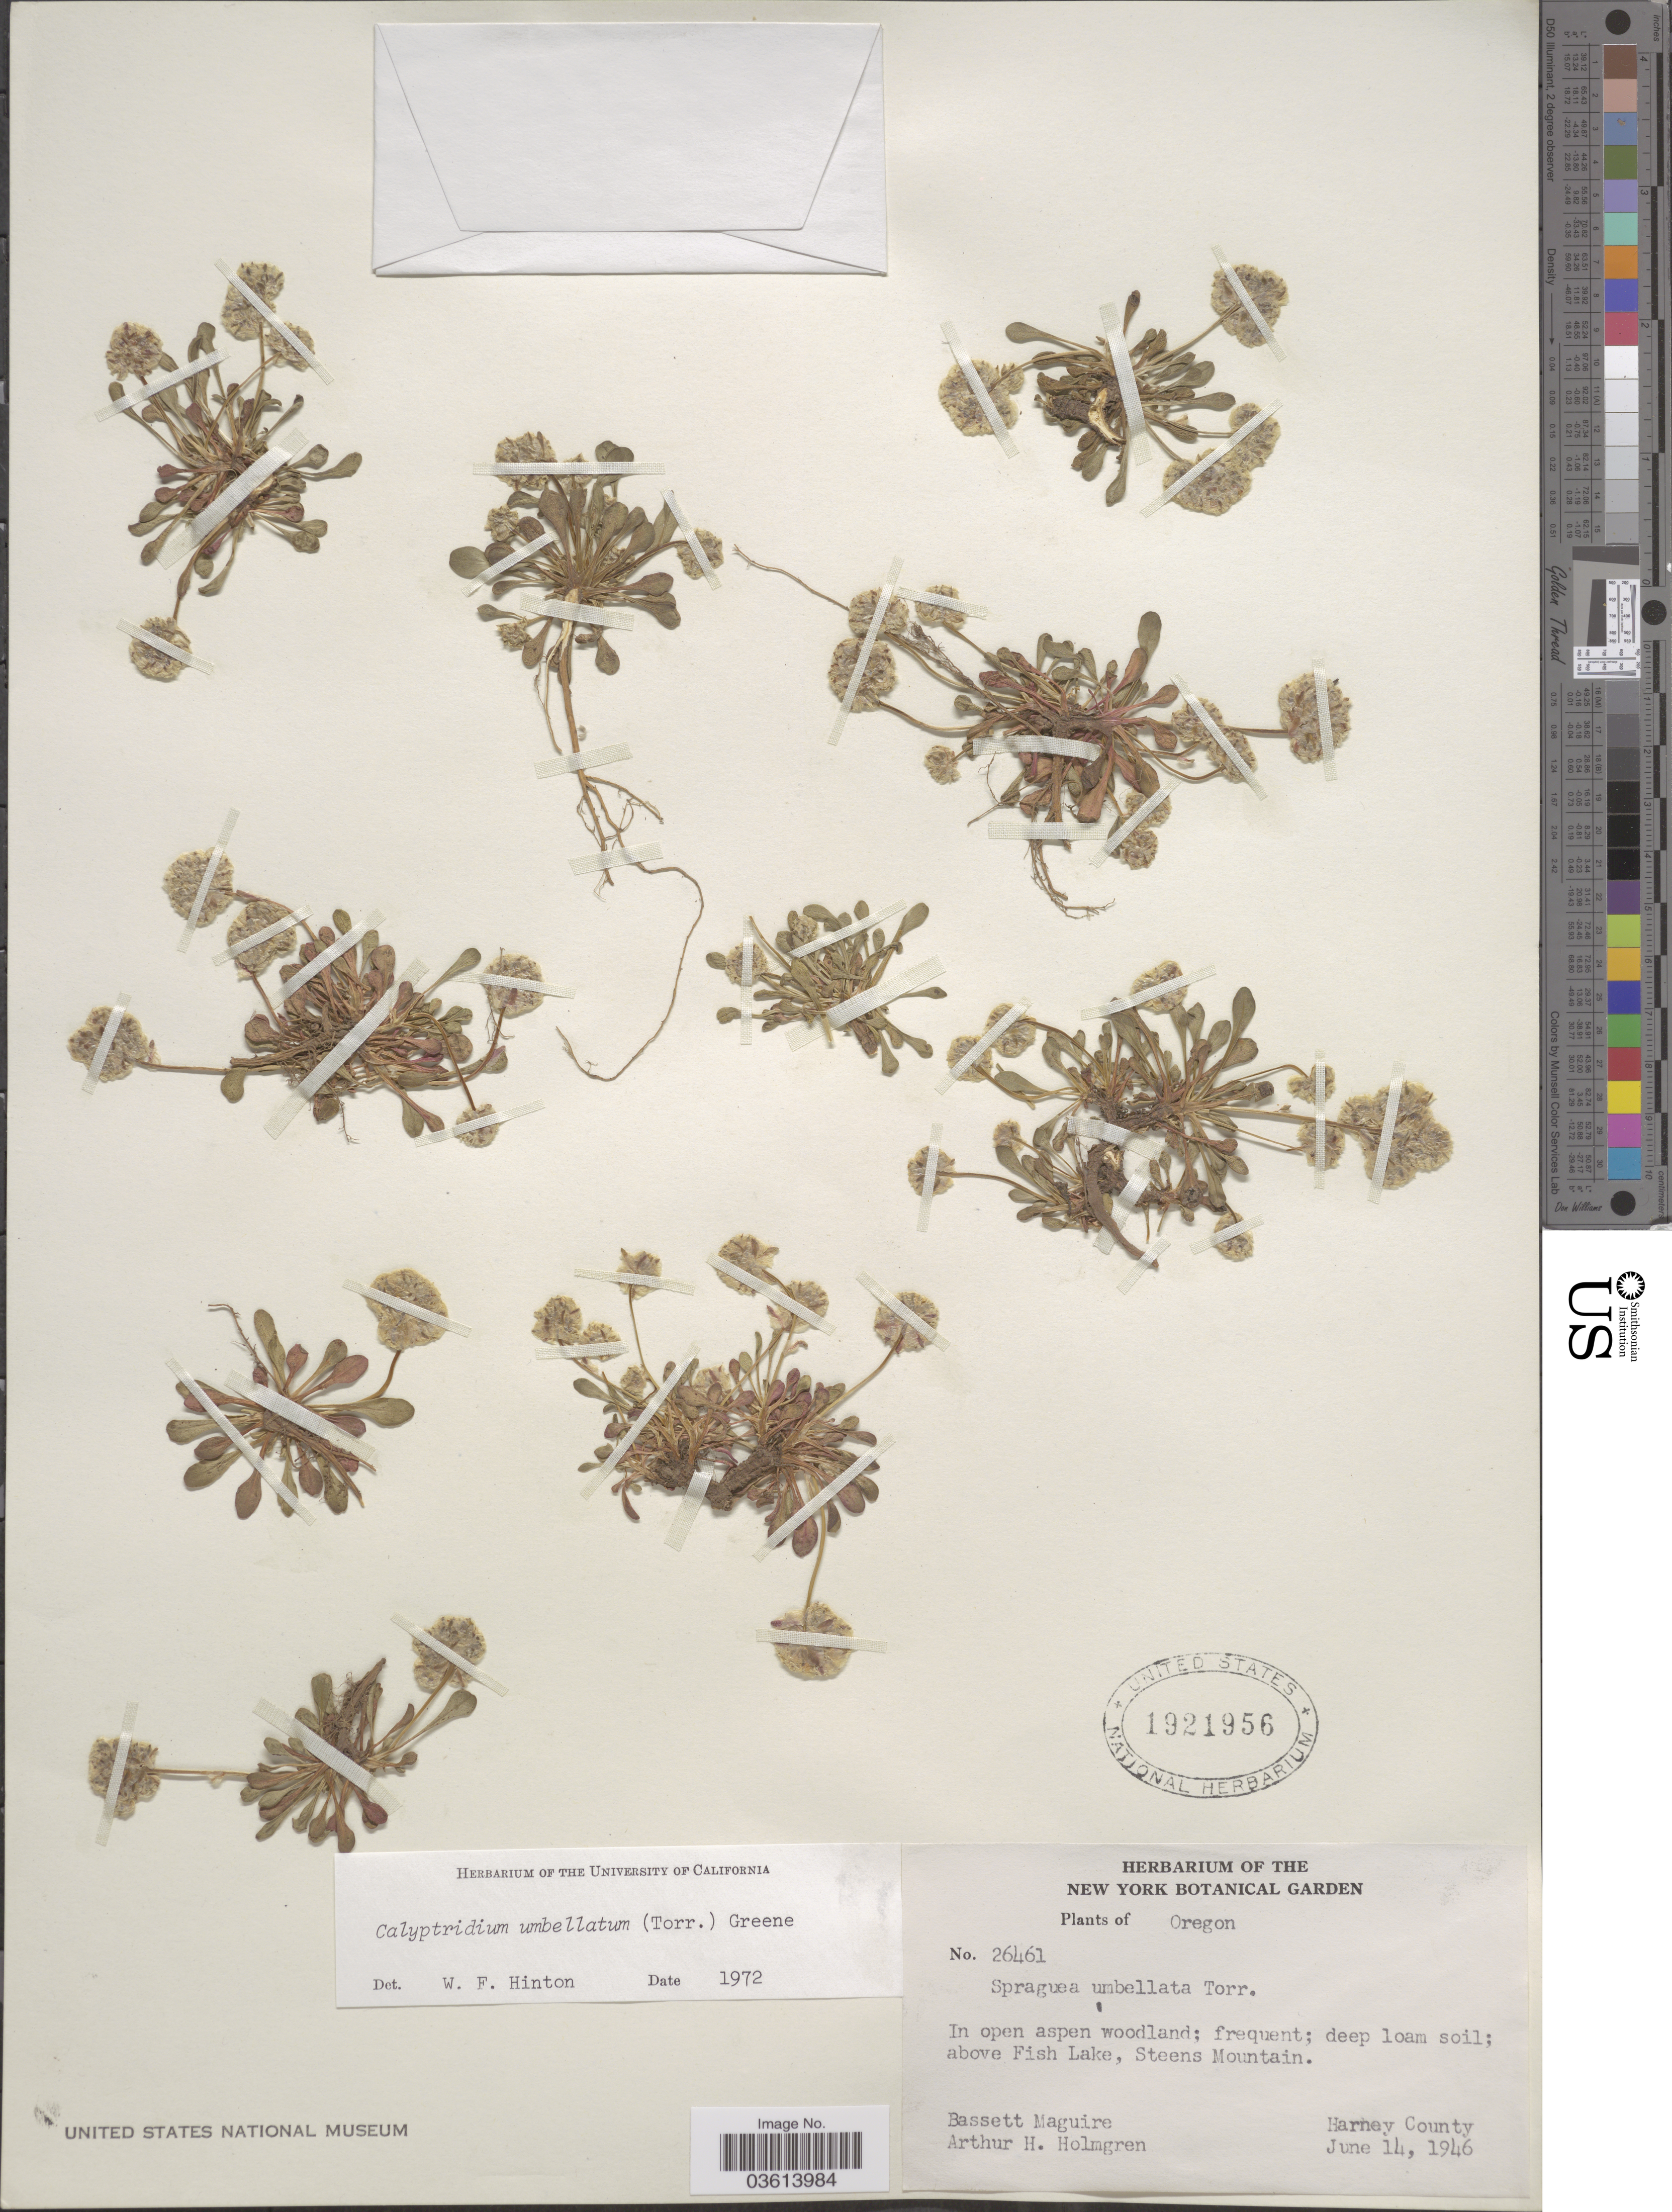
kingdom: Plantae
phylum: Tracheophyta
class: Magnoliopsida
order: Caryophyllales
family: Montiaceae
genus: Calyptridium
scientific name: Calyptridium umbellatum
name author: (Torr.) Greene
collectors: B. Maguire & A. H. Holmgren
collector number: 26461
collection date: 1946-06-14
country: United States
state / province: Oregon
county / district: Harney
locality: Above Fish Lake, Steens Mountain. Harney County.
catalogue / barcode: US 1921956